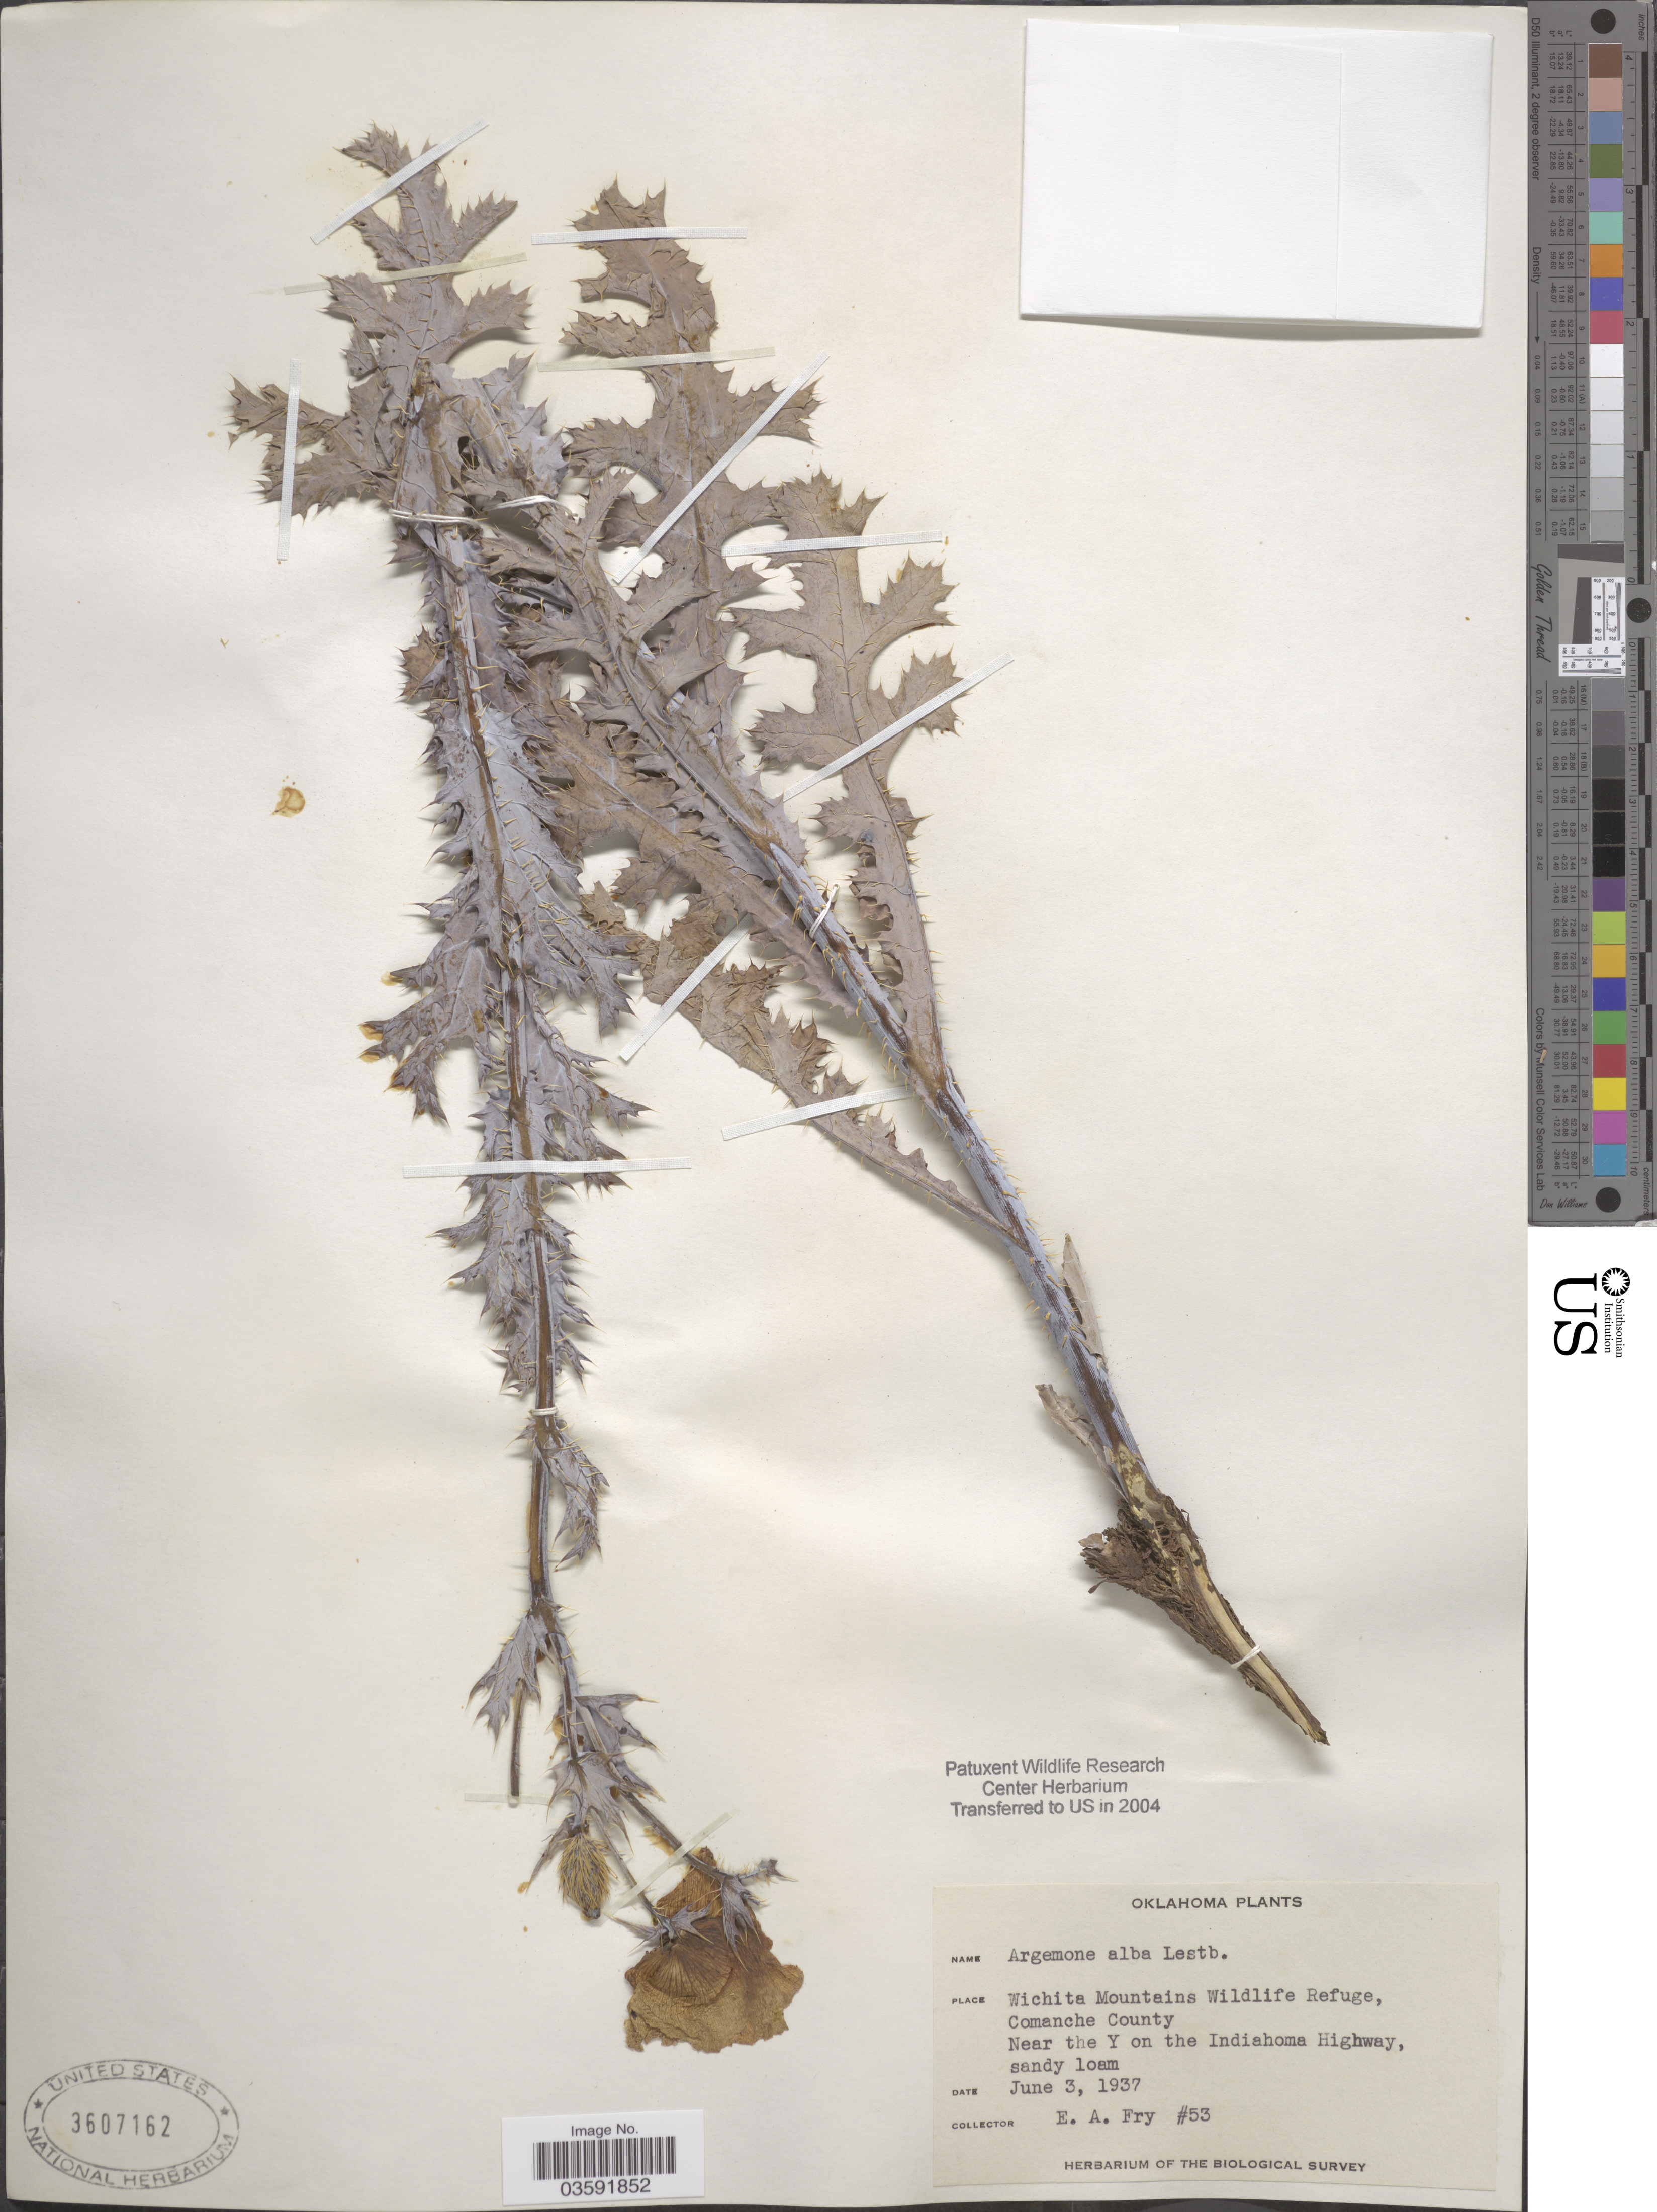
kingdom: Plantae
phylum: Tracheophyta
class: Magnoliopsida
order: Ranunculales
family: Papaveraceae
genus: Argemone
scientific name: Argemone albiflora subsp. albiflora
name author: Hornem.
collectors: E. Fry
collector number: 53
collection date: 1937-06-03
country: United States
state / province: Oklahoma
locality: Wichita Mountains Wildlife Refuge, Comanche County. Near the Y on the Indiahoma Highway.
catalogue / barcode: US 3607162